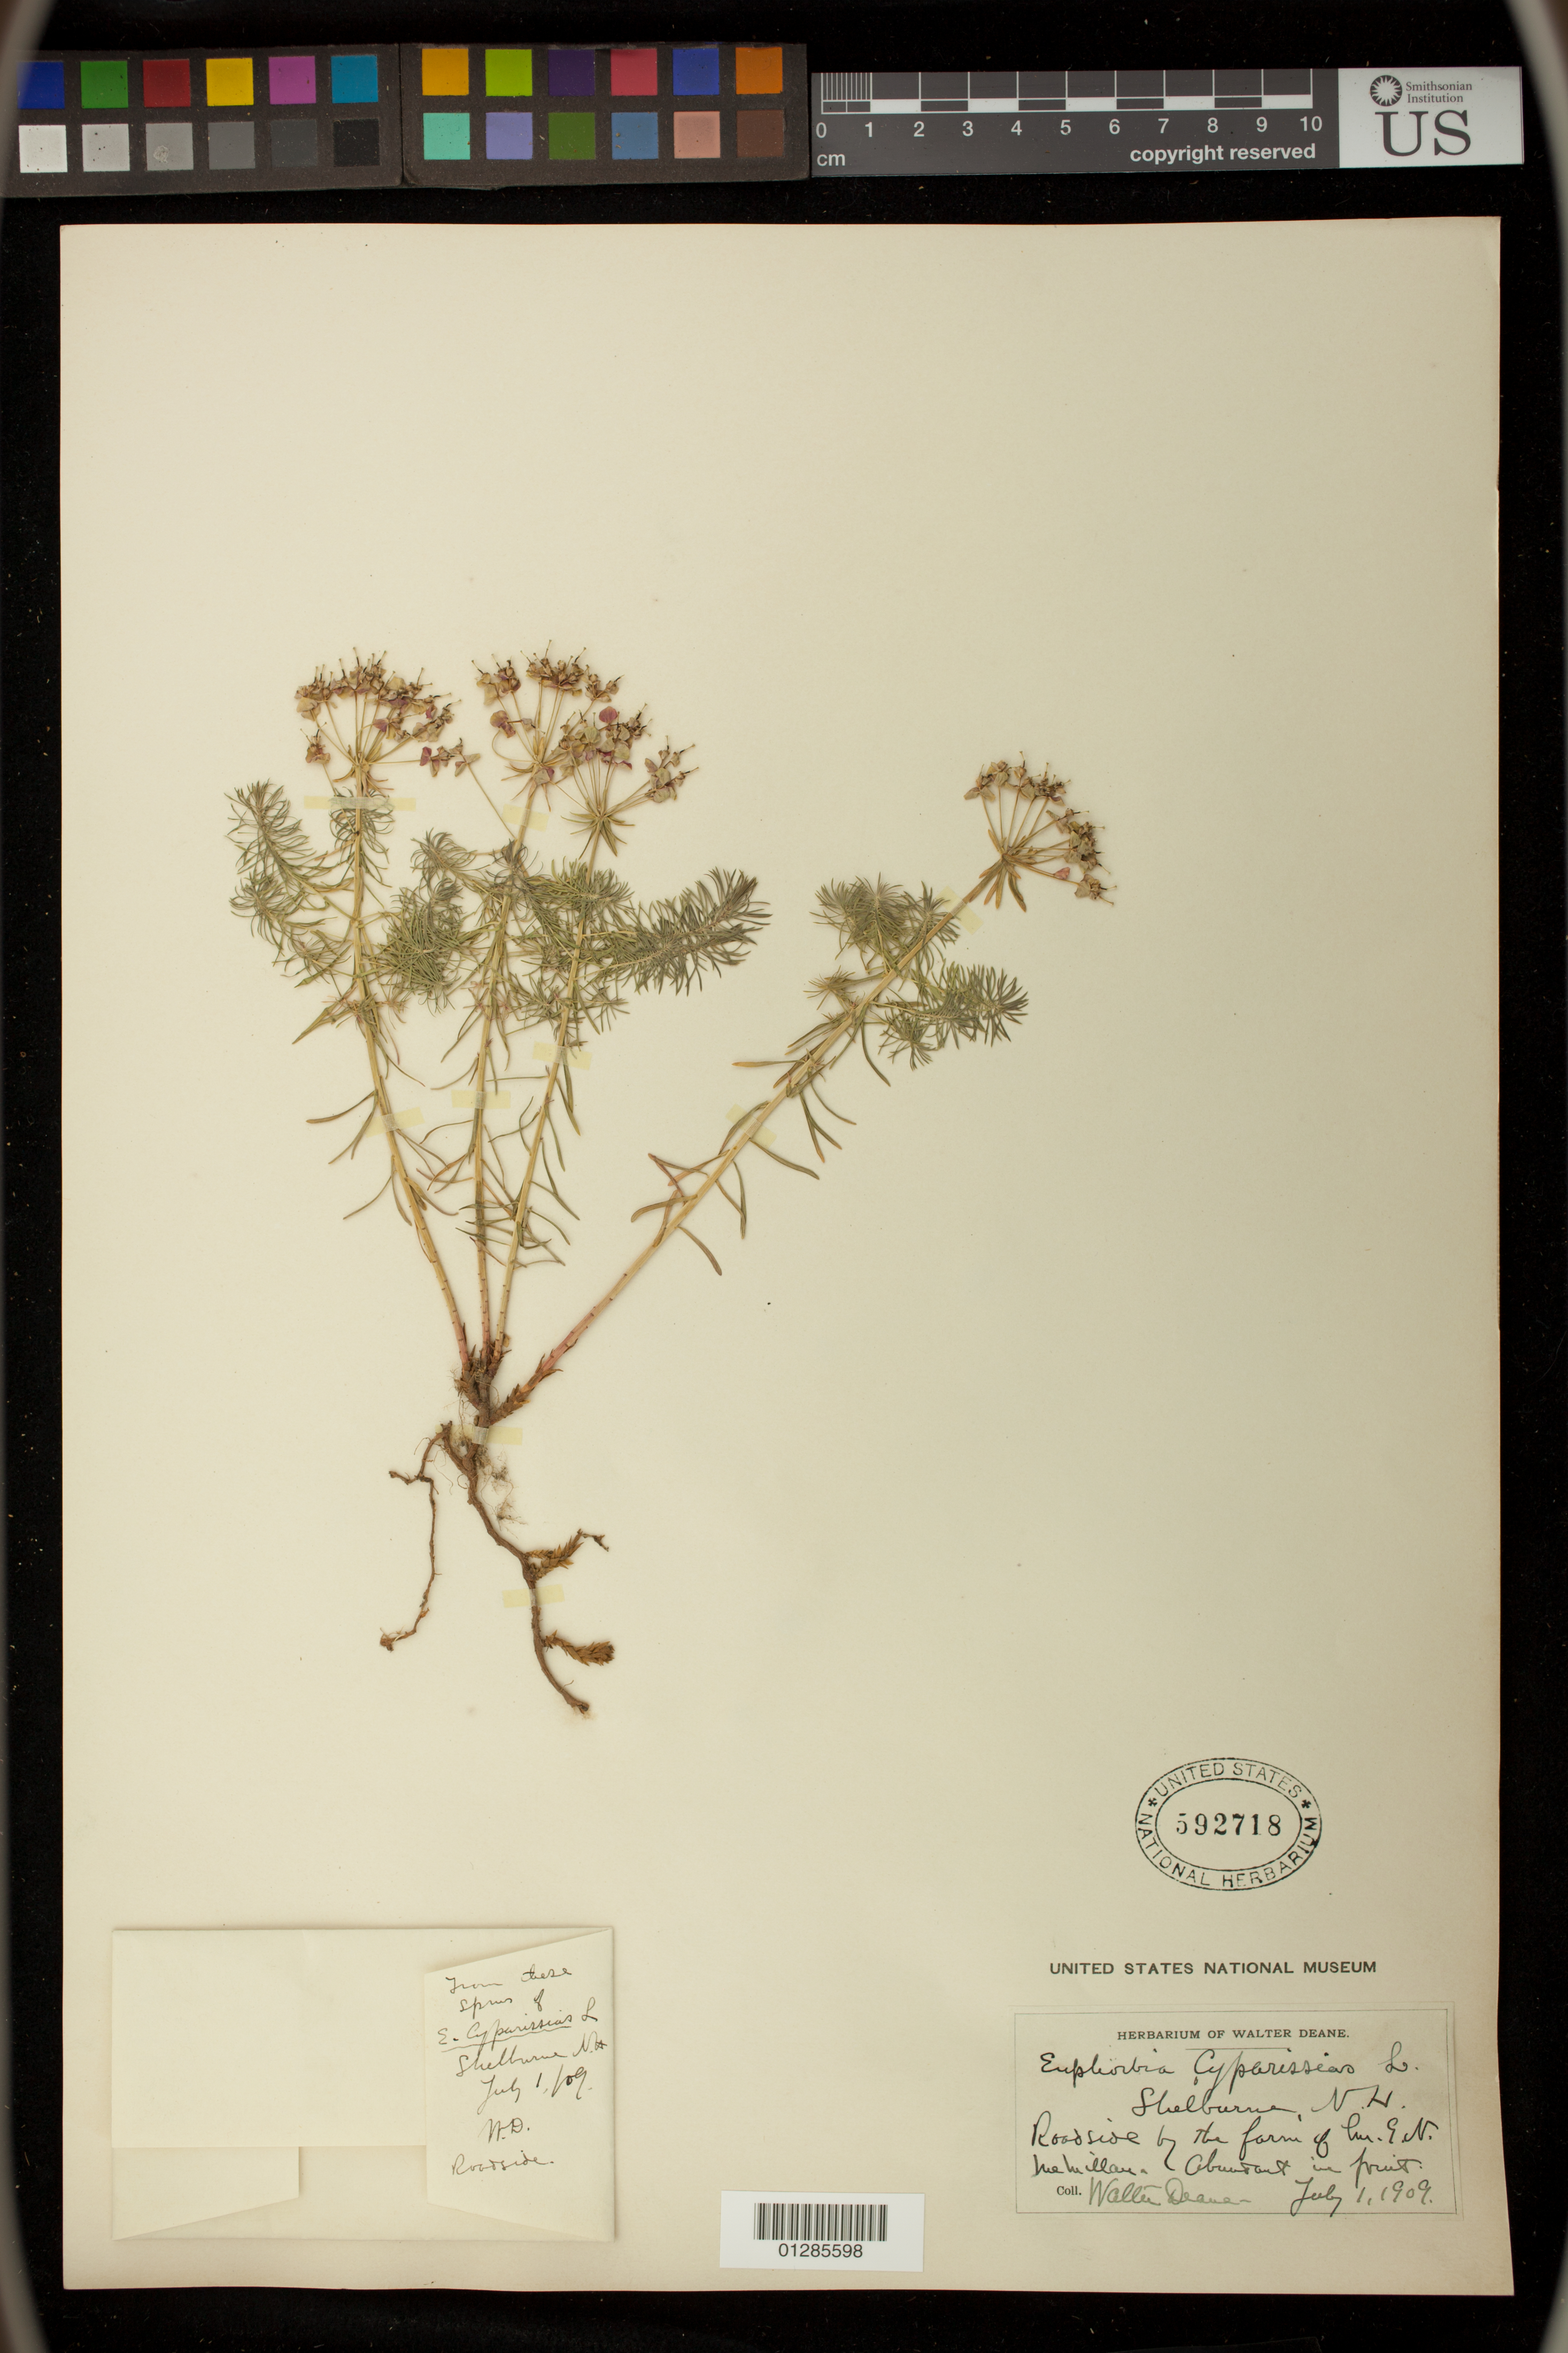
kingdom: Plantae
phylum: Tracheophyta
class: Magnoliopsida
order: Malpighiales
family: Euphorbiaceae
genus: Euphorbia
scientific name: Euphorbia cyparissias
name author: L.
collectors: W. Deane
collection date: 1909-07-01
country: United States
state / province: New Hampshire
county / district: Coos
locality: Shelburne. Roadside by the farm of Mr G.N. McMillian.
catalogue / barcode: US 592718